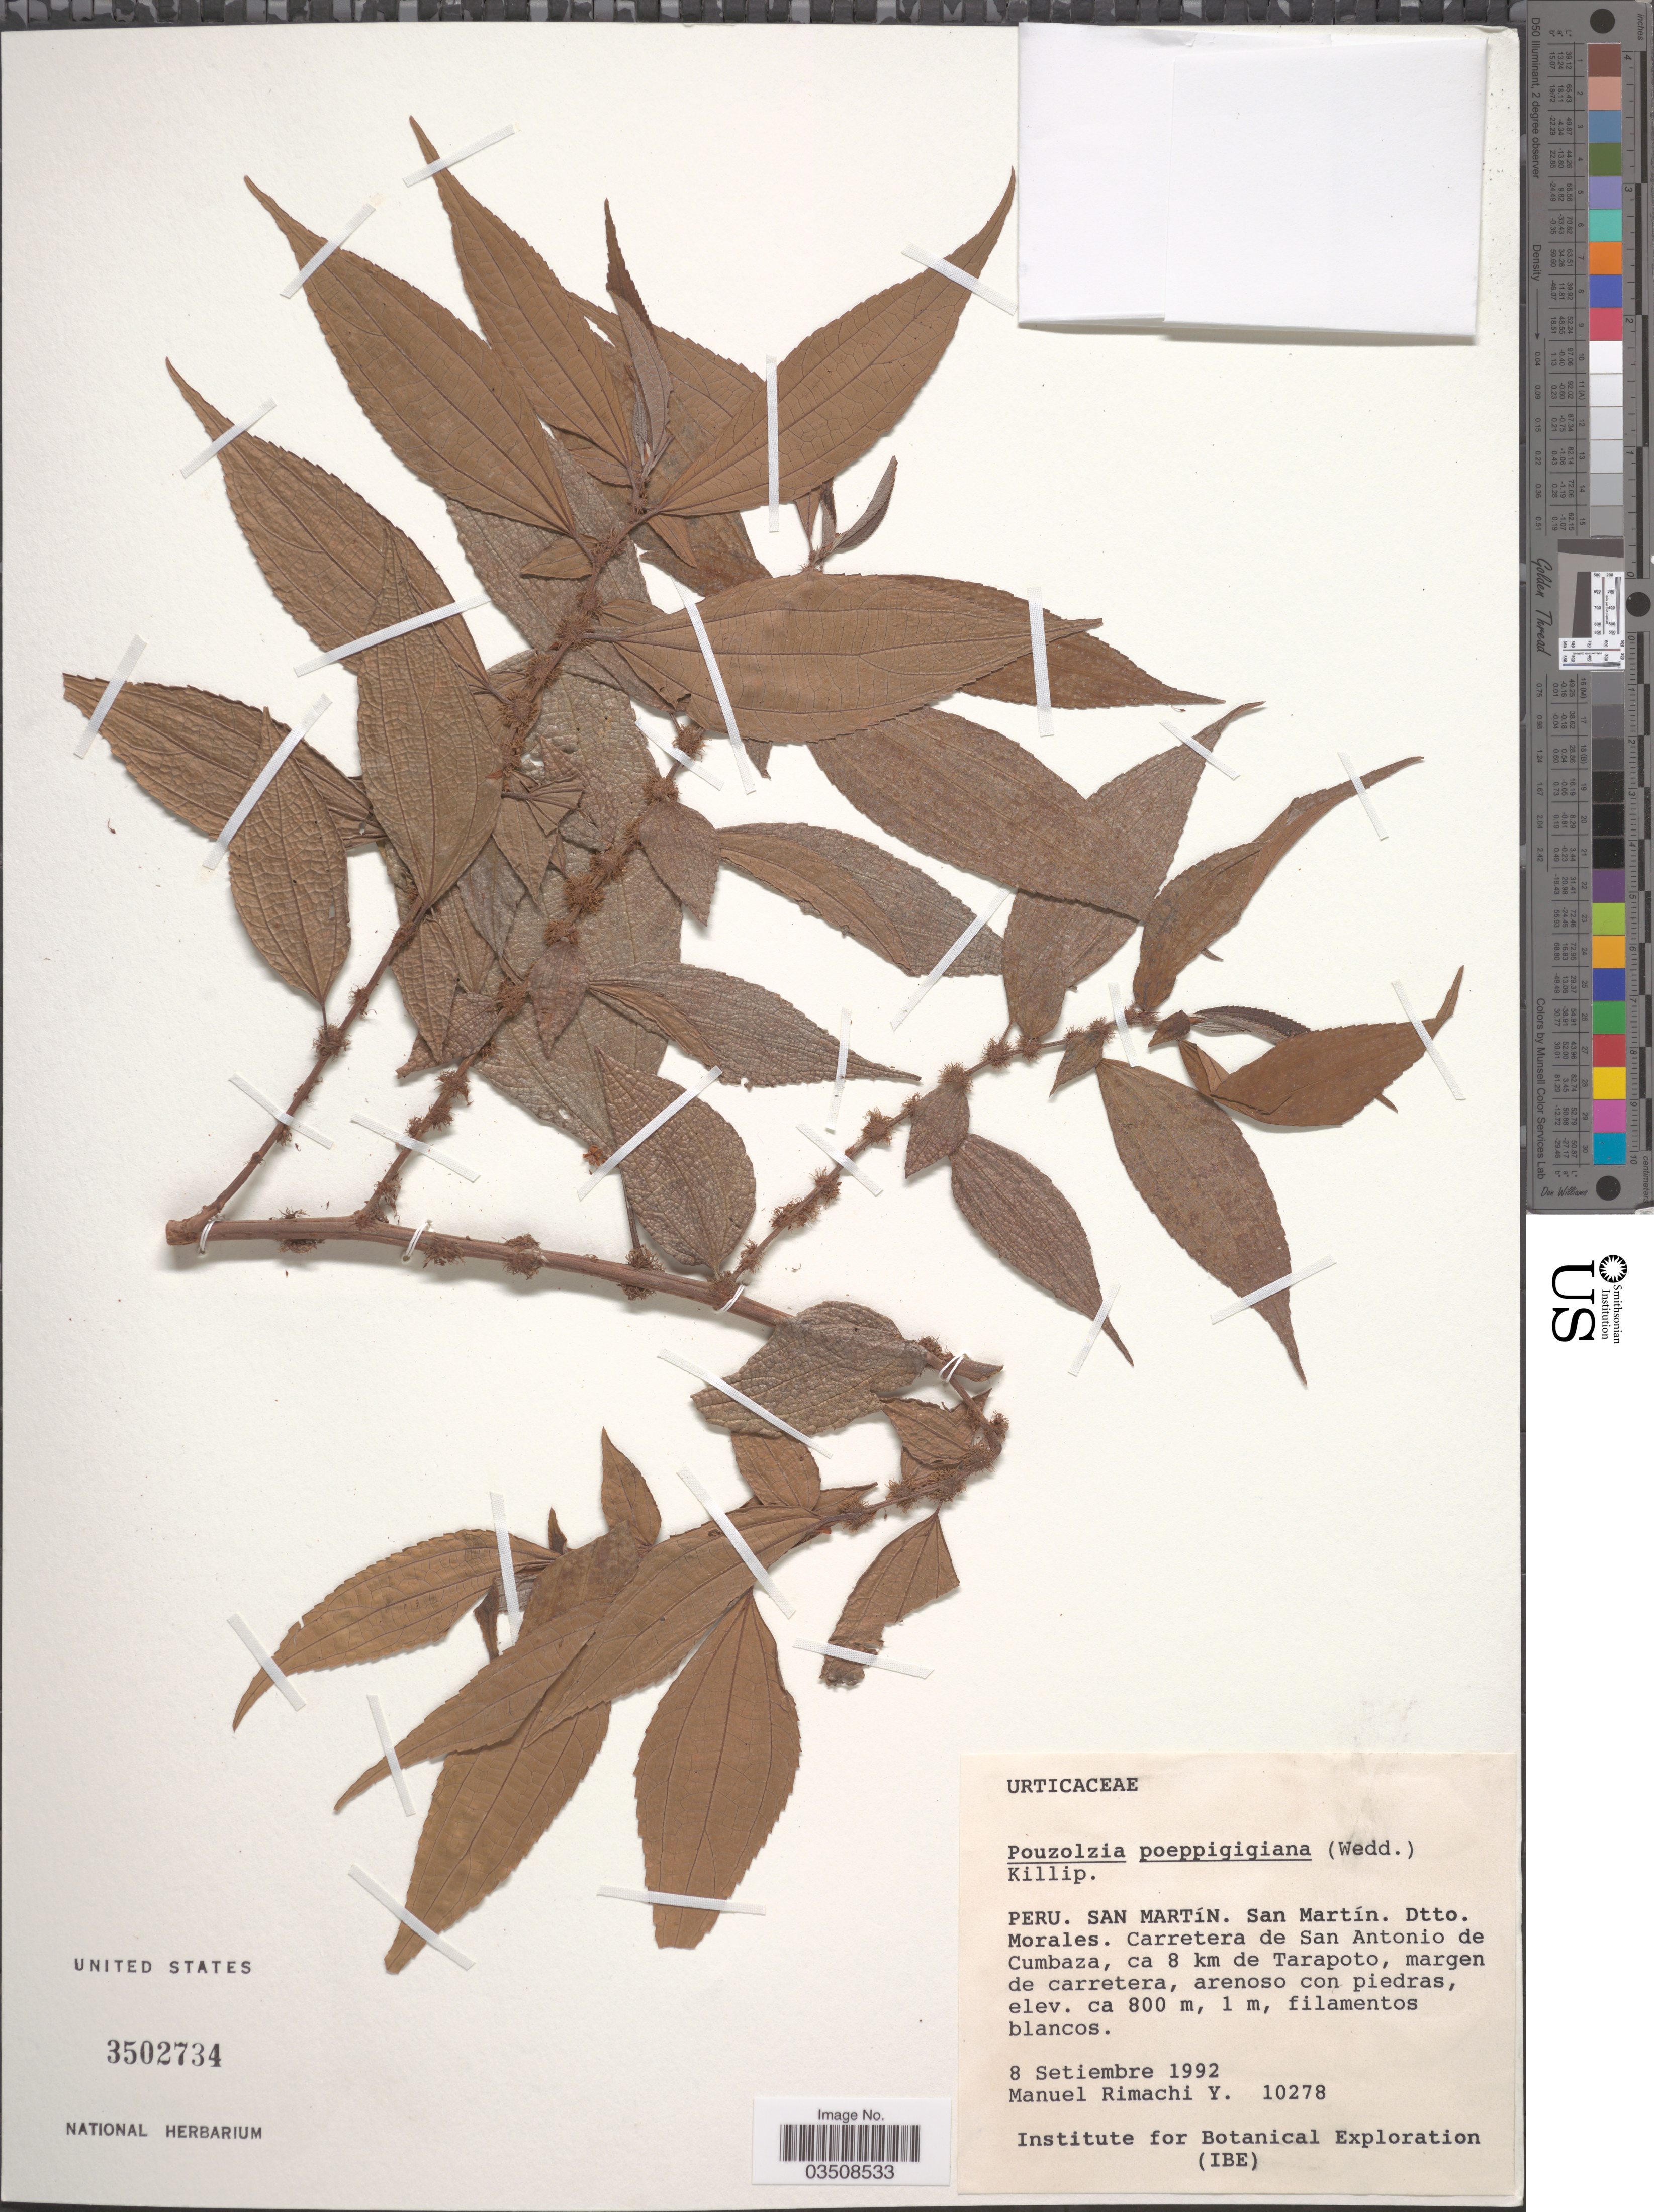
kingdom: Plantae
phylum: Tracheophyta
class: Magnoliopsida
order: Rosales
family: Urticaceae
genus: Pouzolzia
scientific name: Pouzolzia poeppigiana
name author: (Wedd.) Killip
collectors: M. Rimachi Y.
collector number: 10278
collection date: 1992-09-08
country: Peru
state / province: San Martín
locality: Dtto. Morales. Carretera de San Antonio de Cumbaza, ca 8 km de Tarapoto.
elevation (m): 800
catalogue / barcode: US 3502734